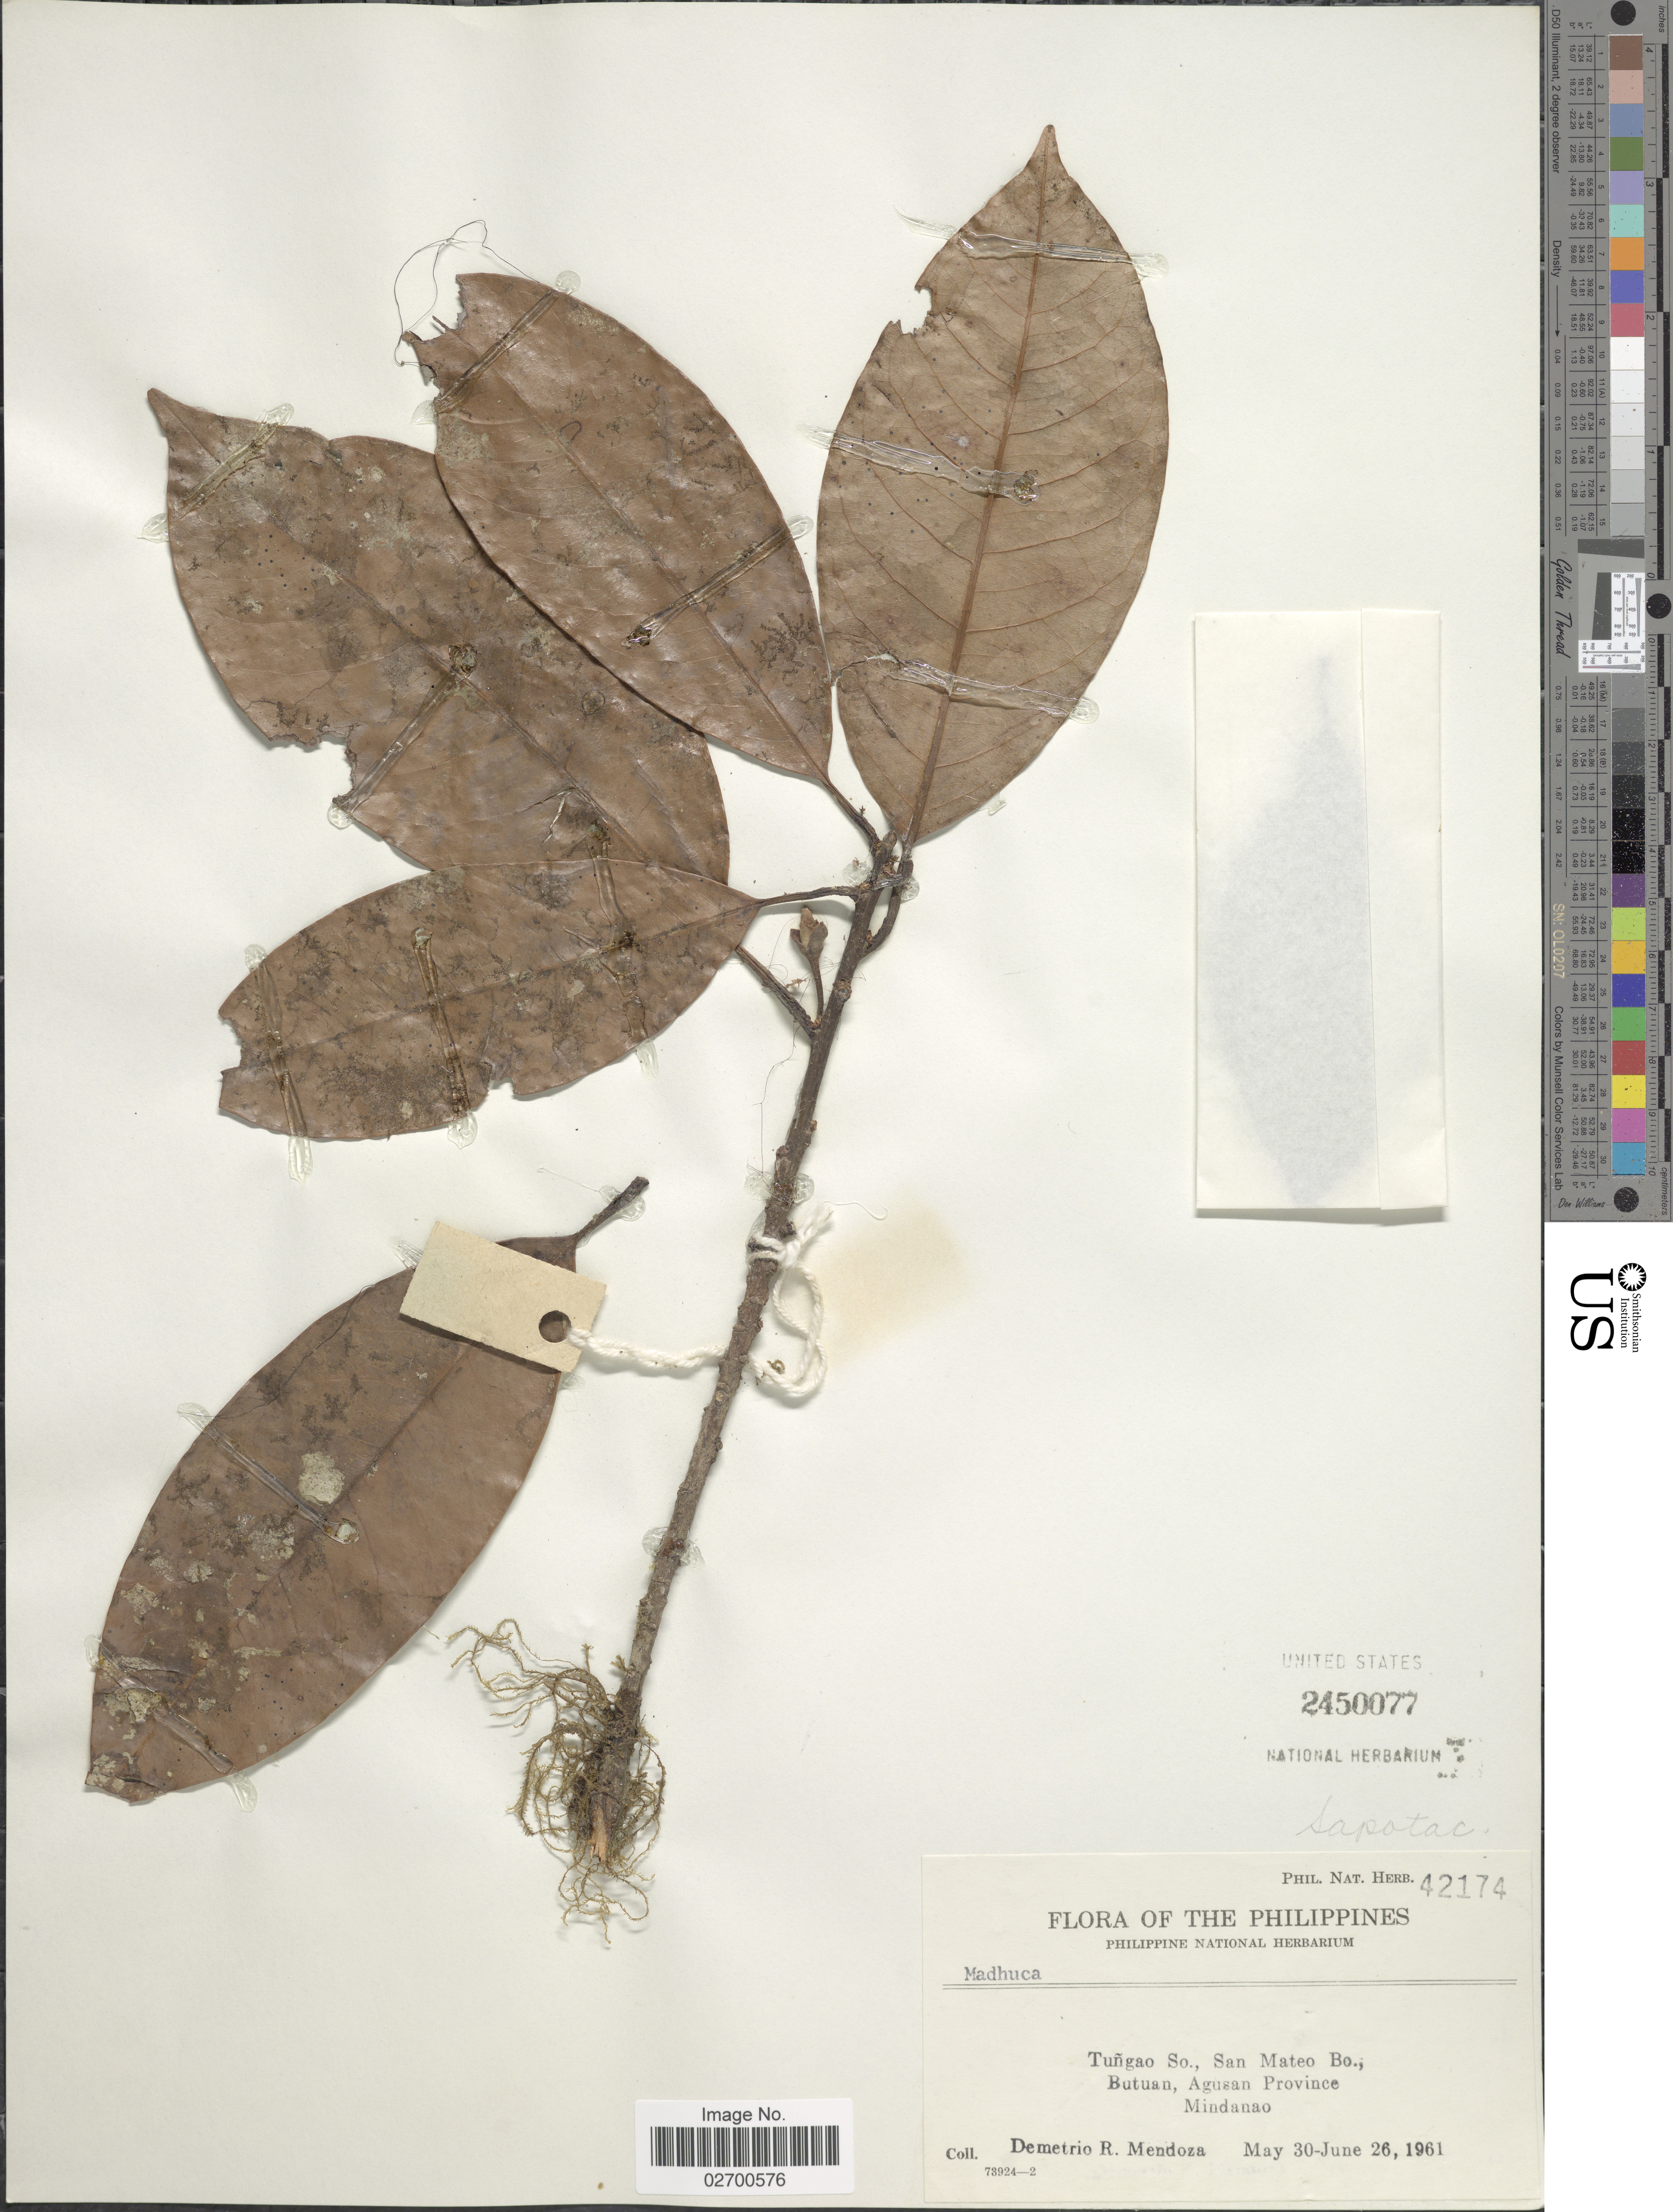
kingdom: Plantae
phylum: Tracheophyta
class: Magnoliopsida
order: Ericales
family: Sapotaceae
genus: Madhuca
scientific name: Madhuca sp.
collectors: D. Mendoza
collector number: Phil. Nat. Herb. 42174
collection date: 1961-05-30/1961-06-26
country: Philippines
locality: Tungao So., San Mateo Bo., Butuan, Agusan Province, Mindanao.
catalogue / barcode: US 2450077